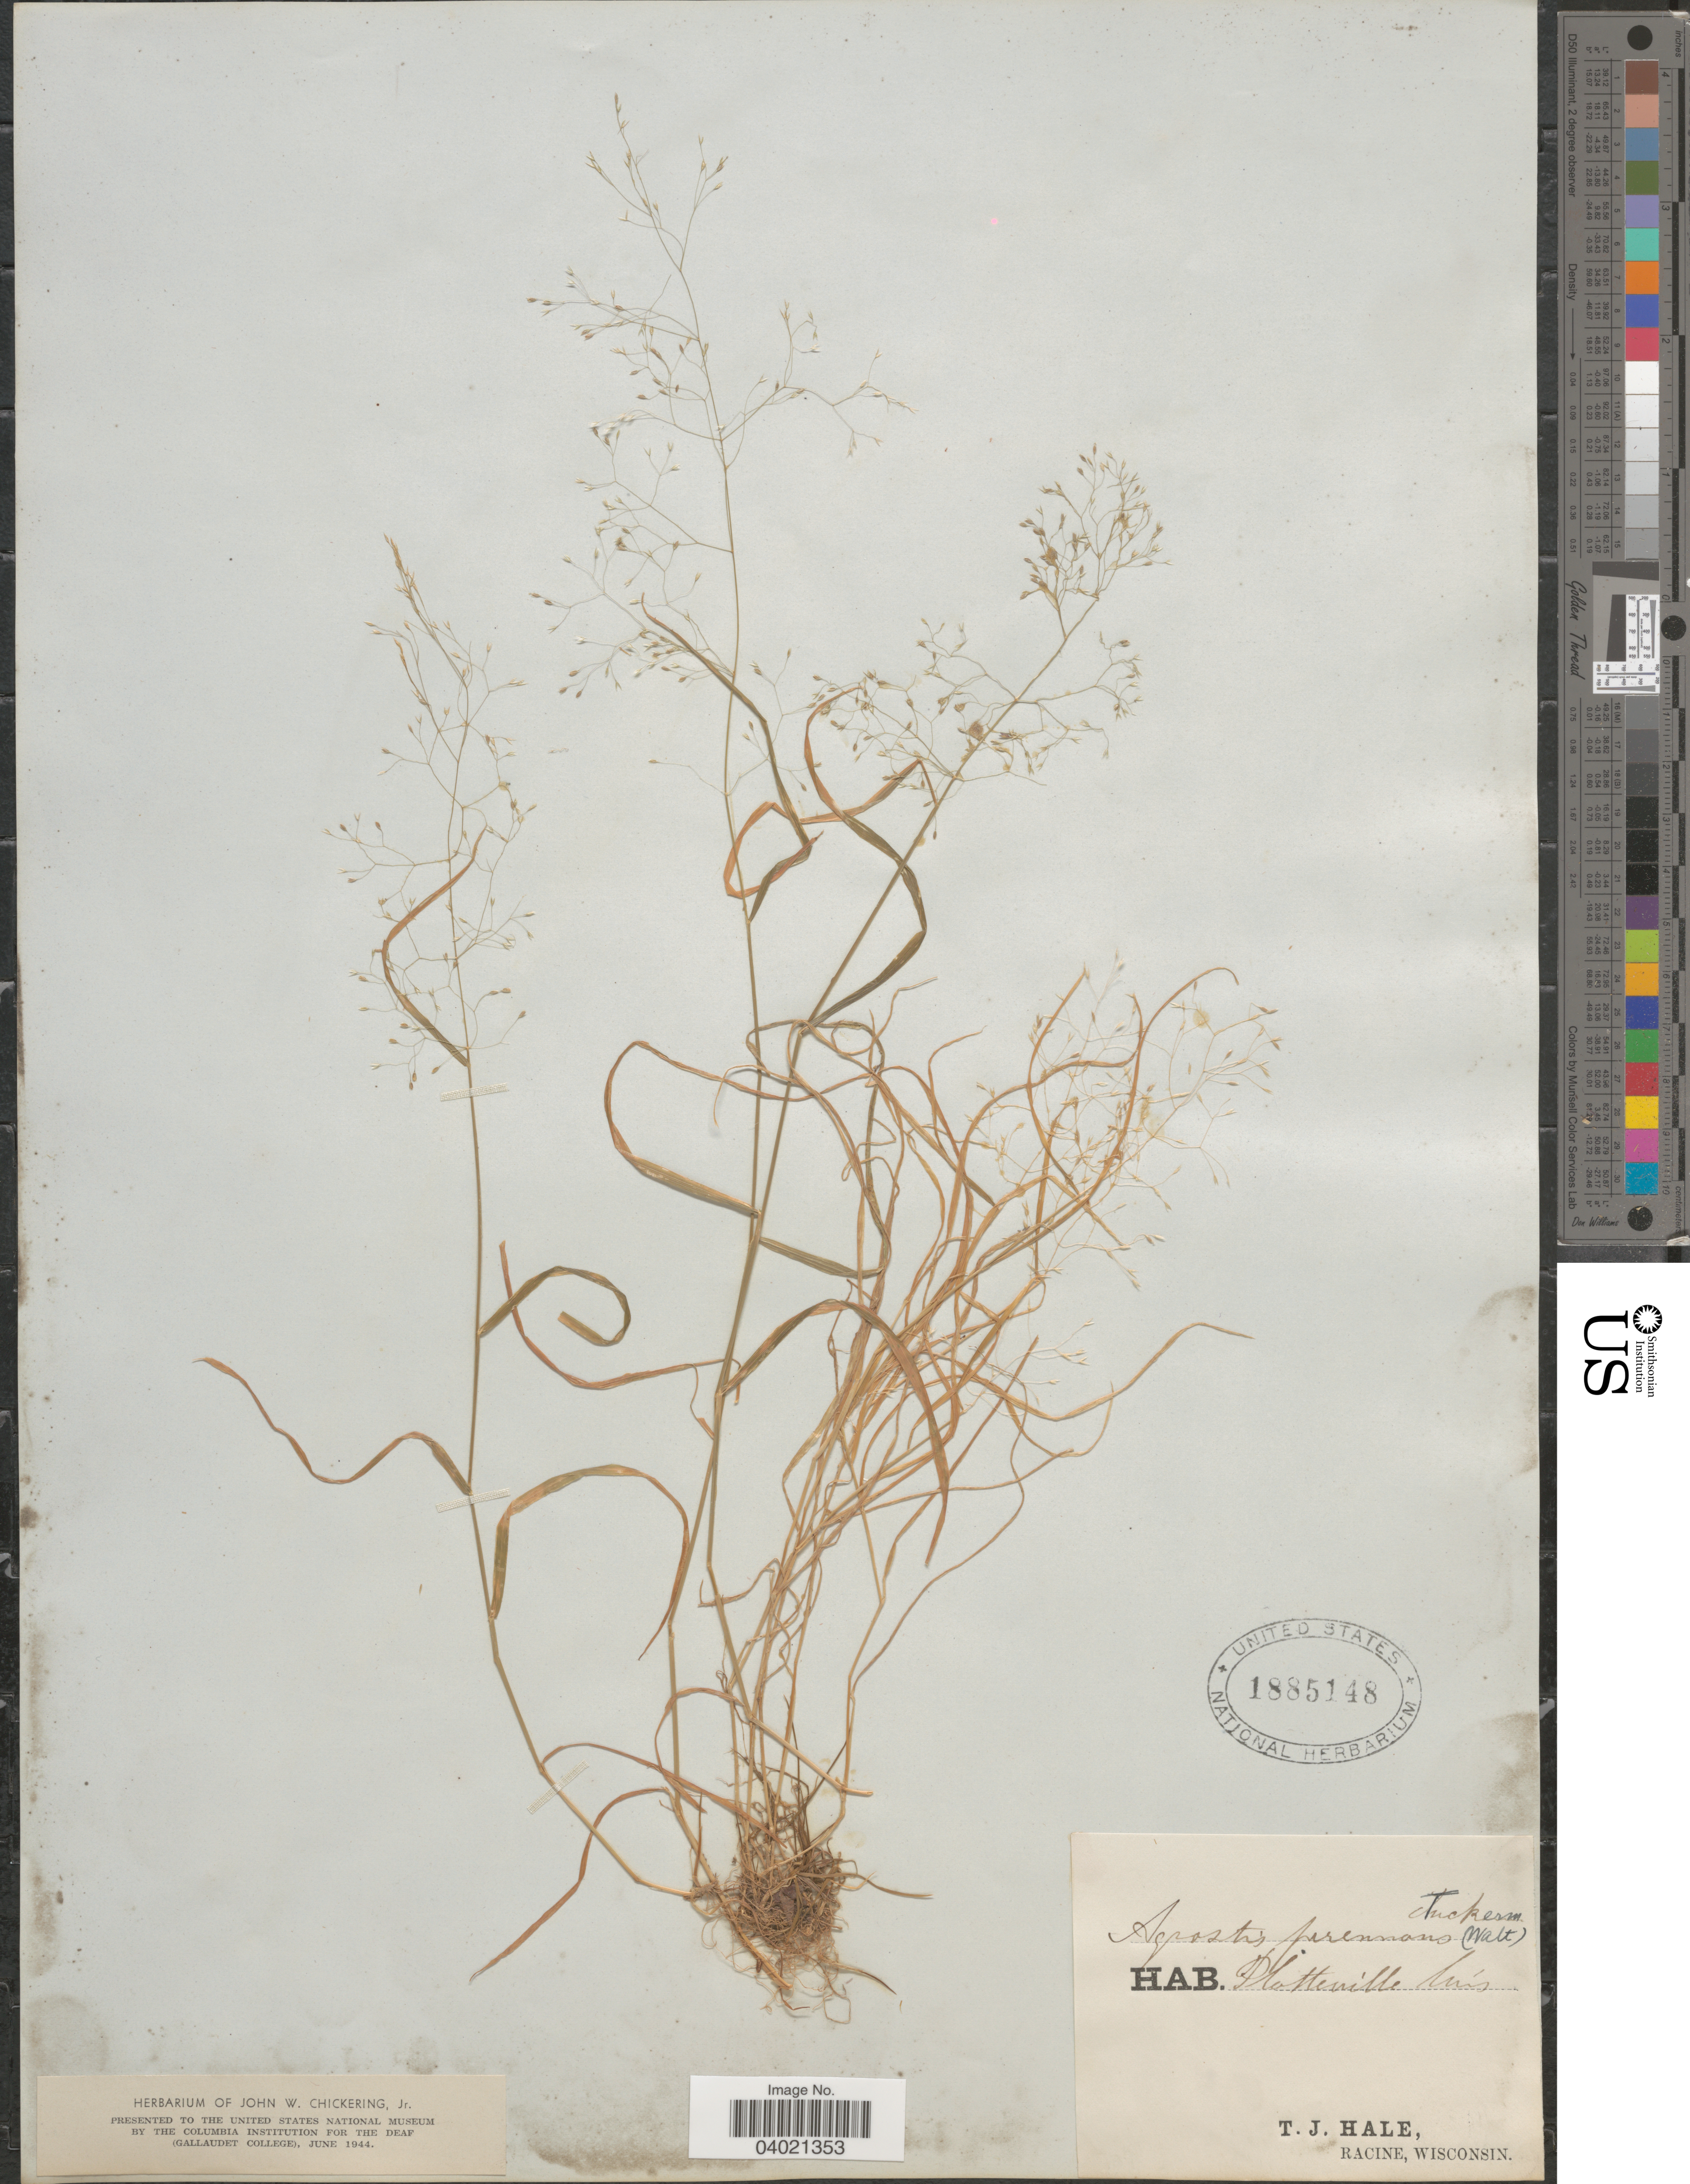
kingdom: Plantae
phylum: Tracheophyta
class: Liliopsida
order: Poales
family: Poaceae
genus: Agrostis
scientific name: Agrostis perennans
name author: (Walter) Tuck.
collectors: T. Hale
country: United States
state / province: Wisconsin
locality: Platteville.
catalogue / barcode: US 1885148